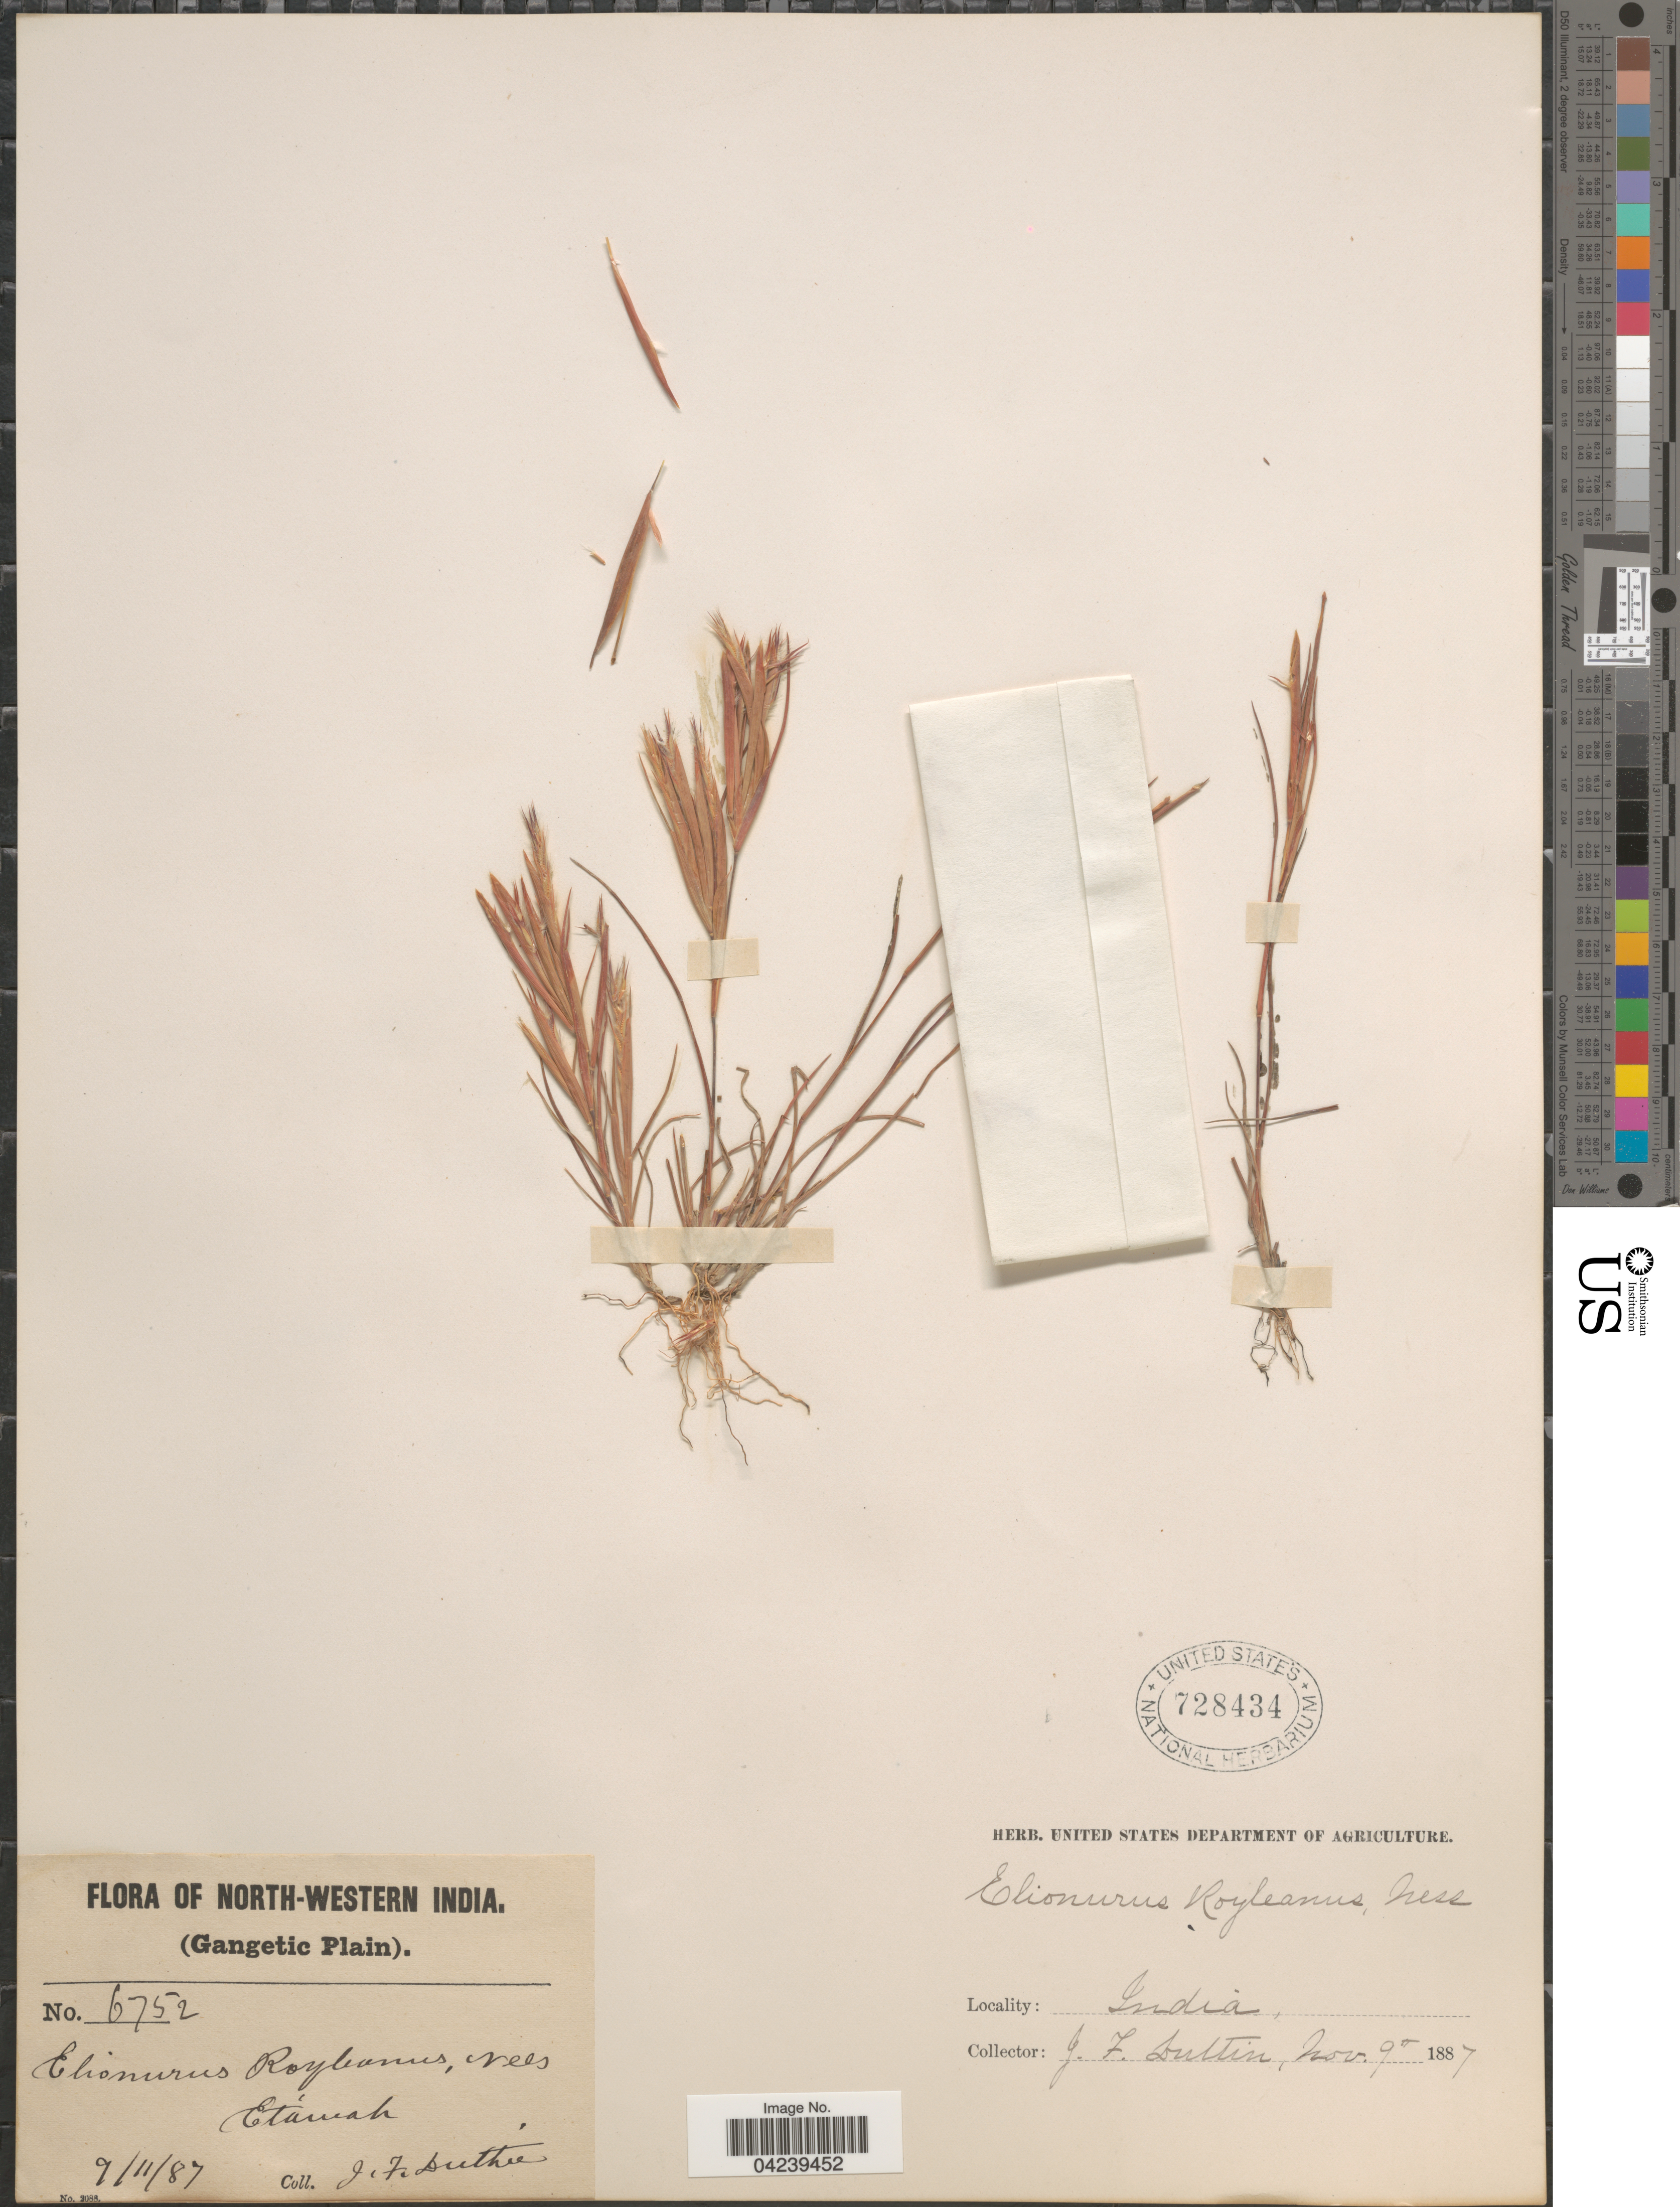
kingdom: Plantae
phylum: Tracheophyta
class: Liliopsida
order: Poales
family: Poaceae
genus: Elionurus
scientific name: Elionurus royleanus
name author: Nees ex A. Rich.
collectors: J. F. Duthie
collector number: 6752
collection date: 1887-11-09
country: India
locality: North-Western India. (Gangetic Plain). Etáwah.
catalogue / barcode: US 728434